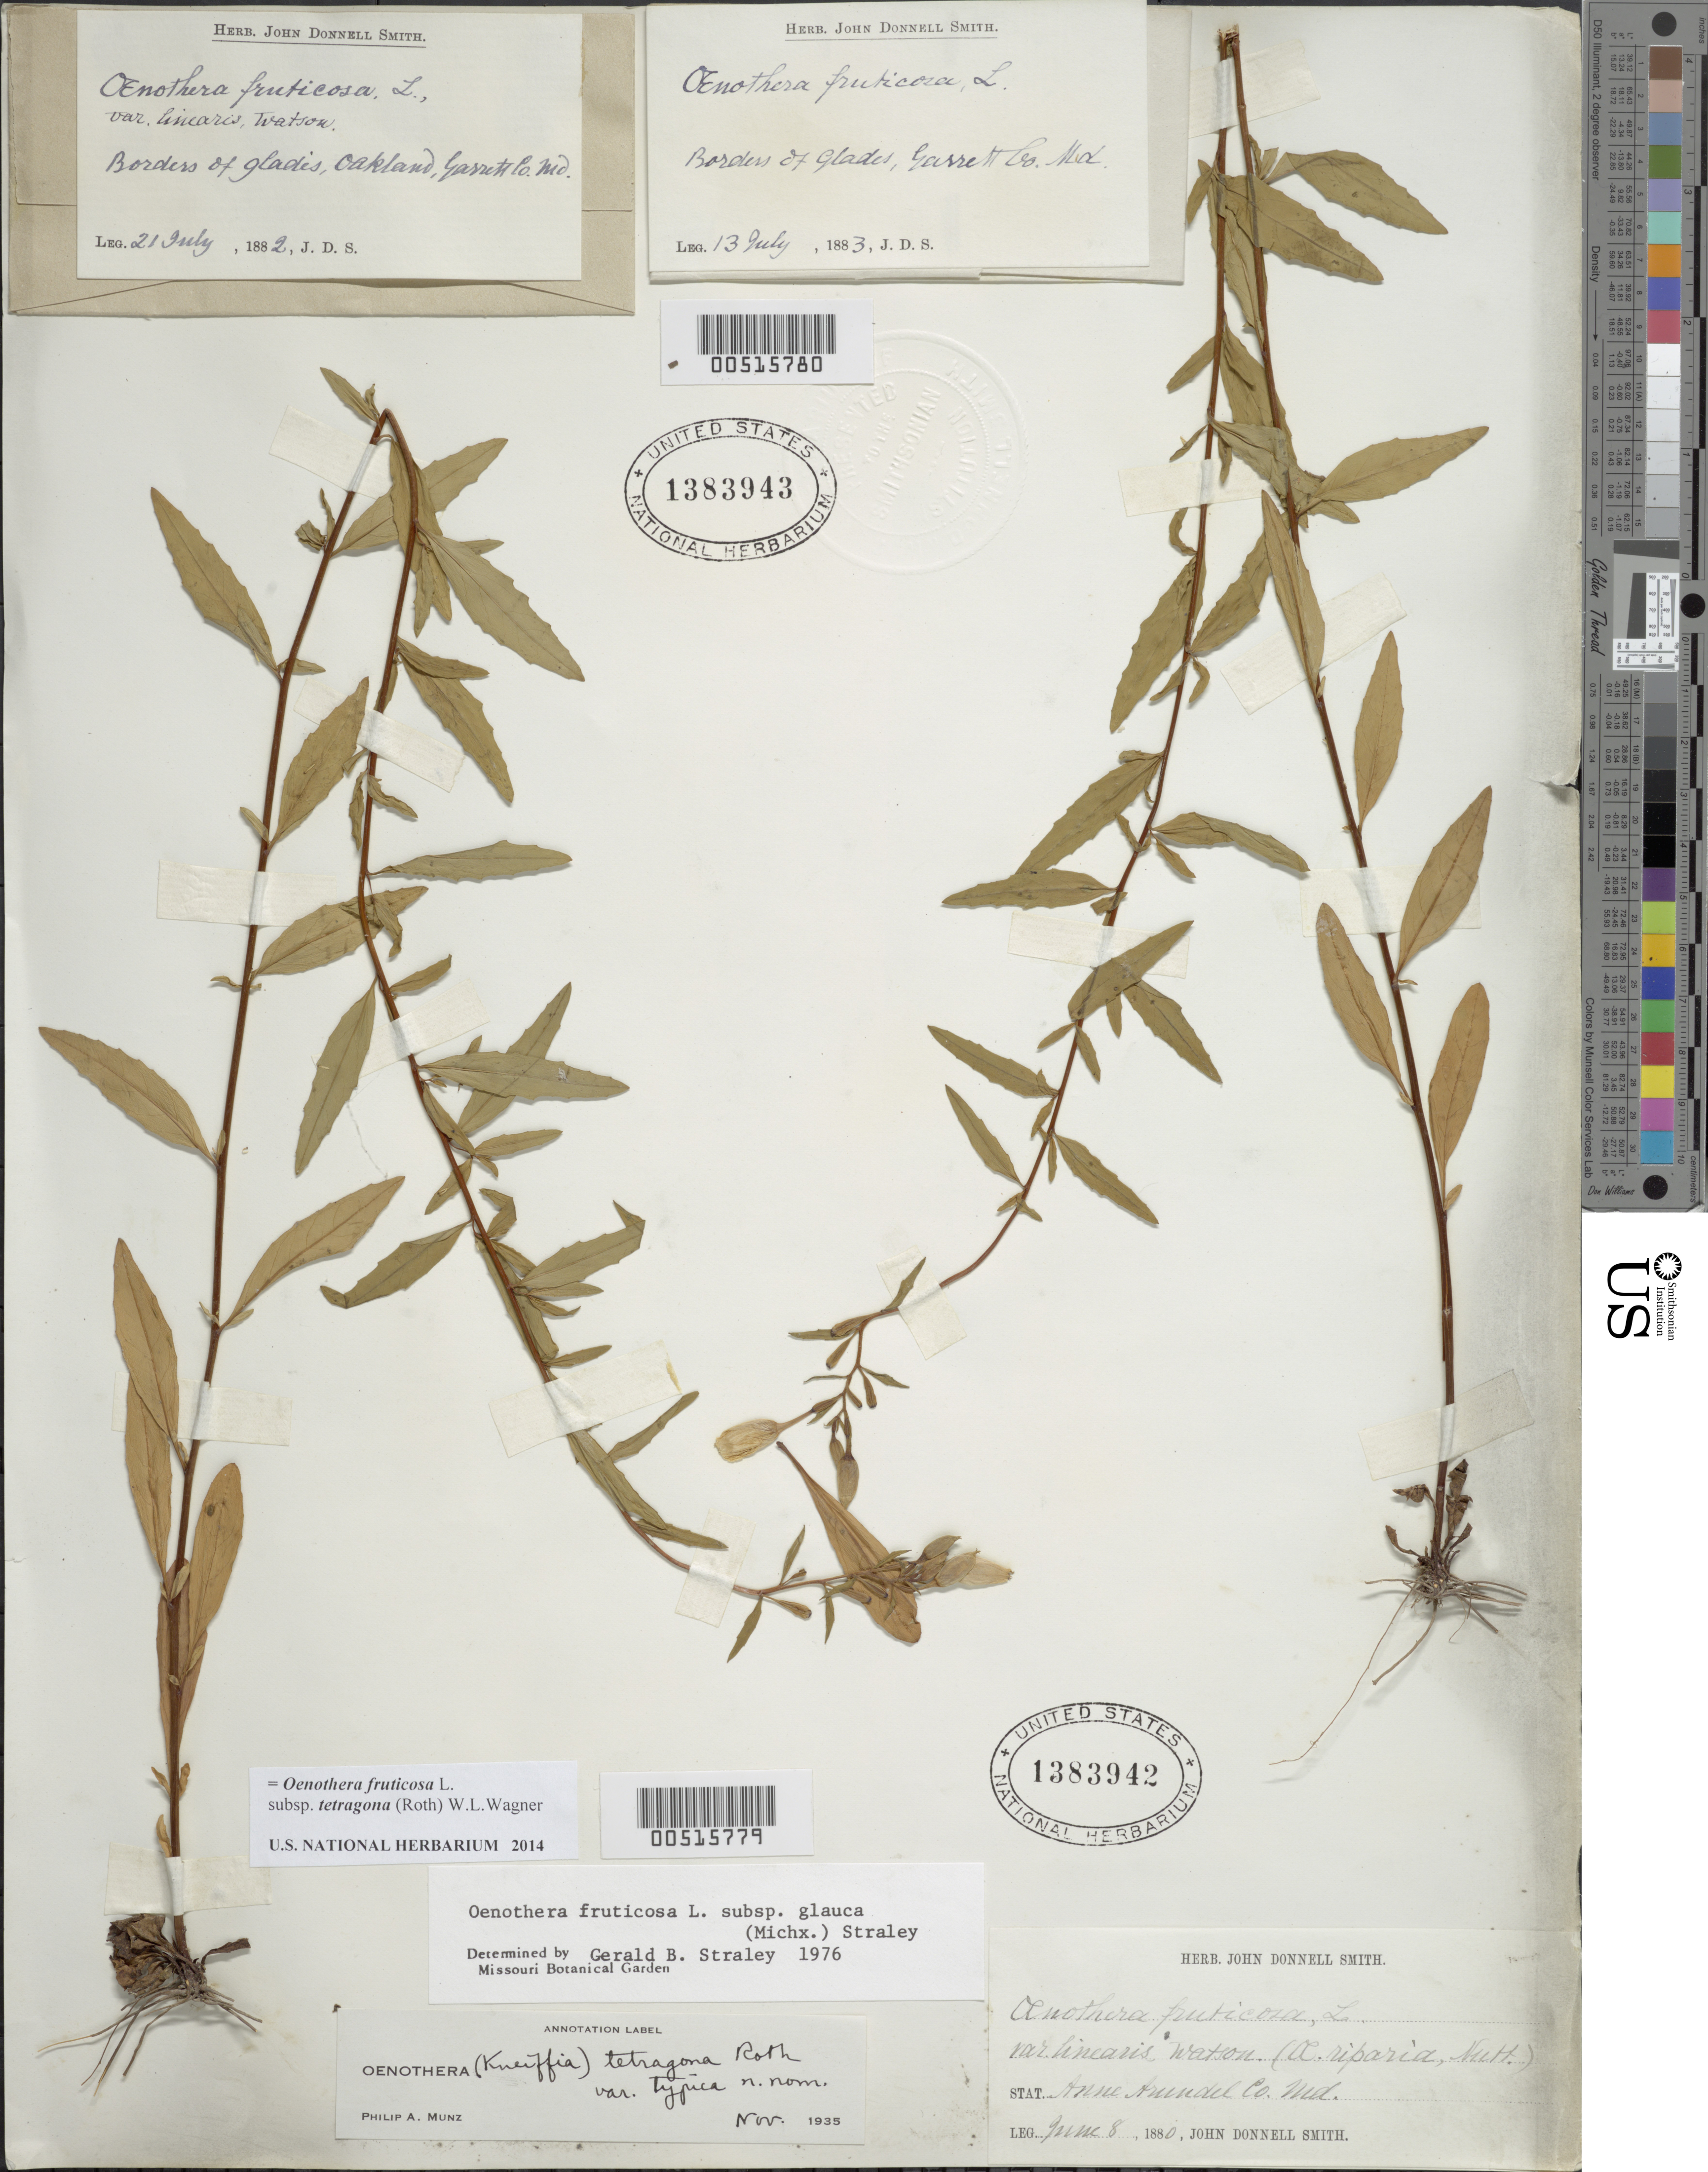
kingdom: Plantae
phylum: Tracheophyta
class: Magnoliopsida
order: Myrtales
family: Onagraceae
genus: Oenothera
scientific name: Oenothera fruticosa subsp. tetragona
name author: (Roth) W.L. Wagner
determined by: Wagner, W. L., (BOT), Smithsonian Institution - National Museum of Natural History (UNITED STATES)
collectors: J. Donnell Smith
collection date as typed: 08 Jun 1880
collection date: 1880-06-08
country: United States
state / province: Maryland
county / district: Anne Arundel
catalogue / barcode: US 1383942